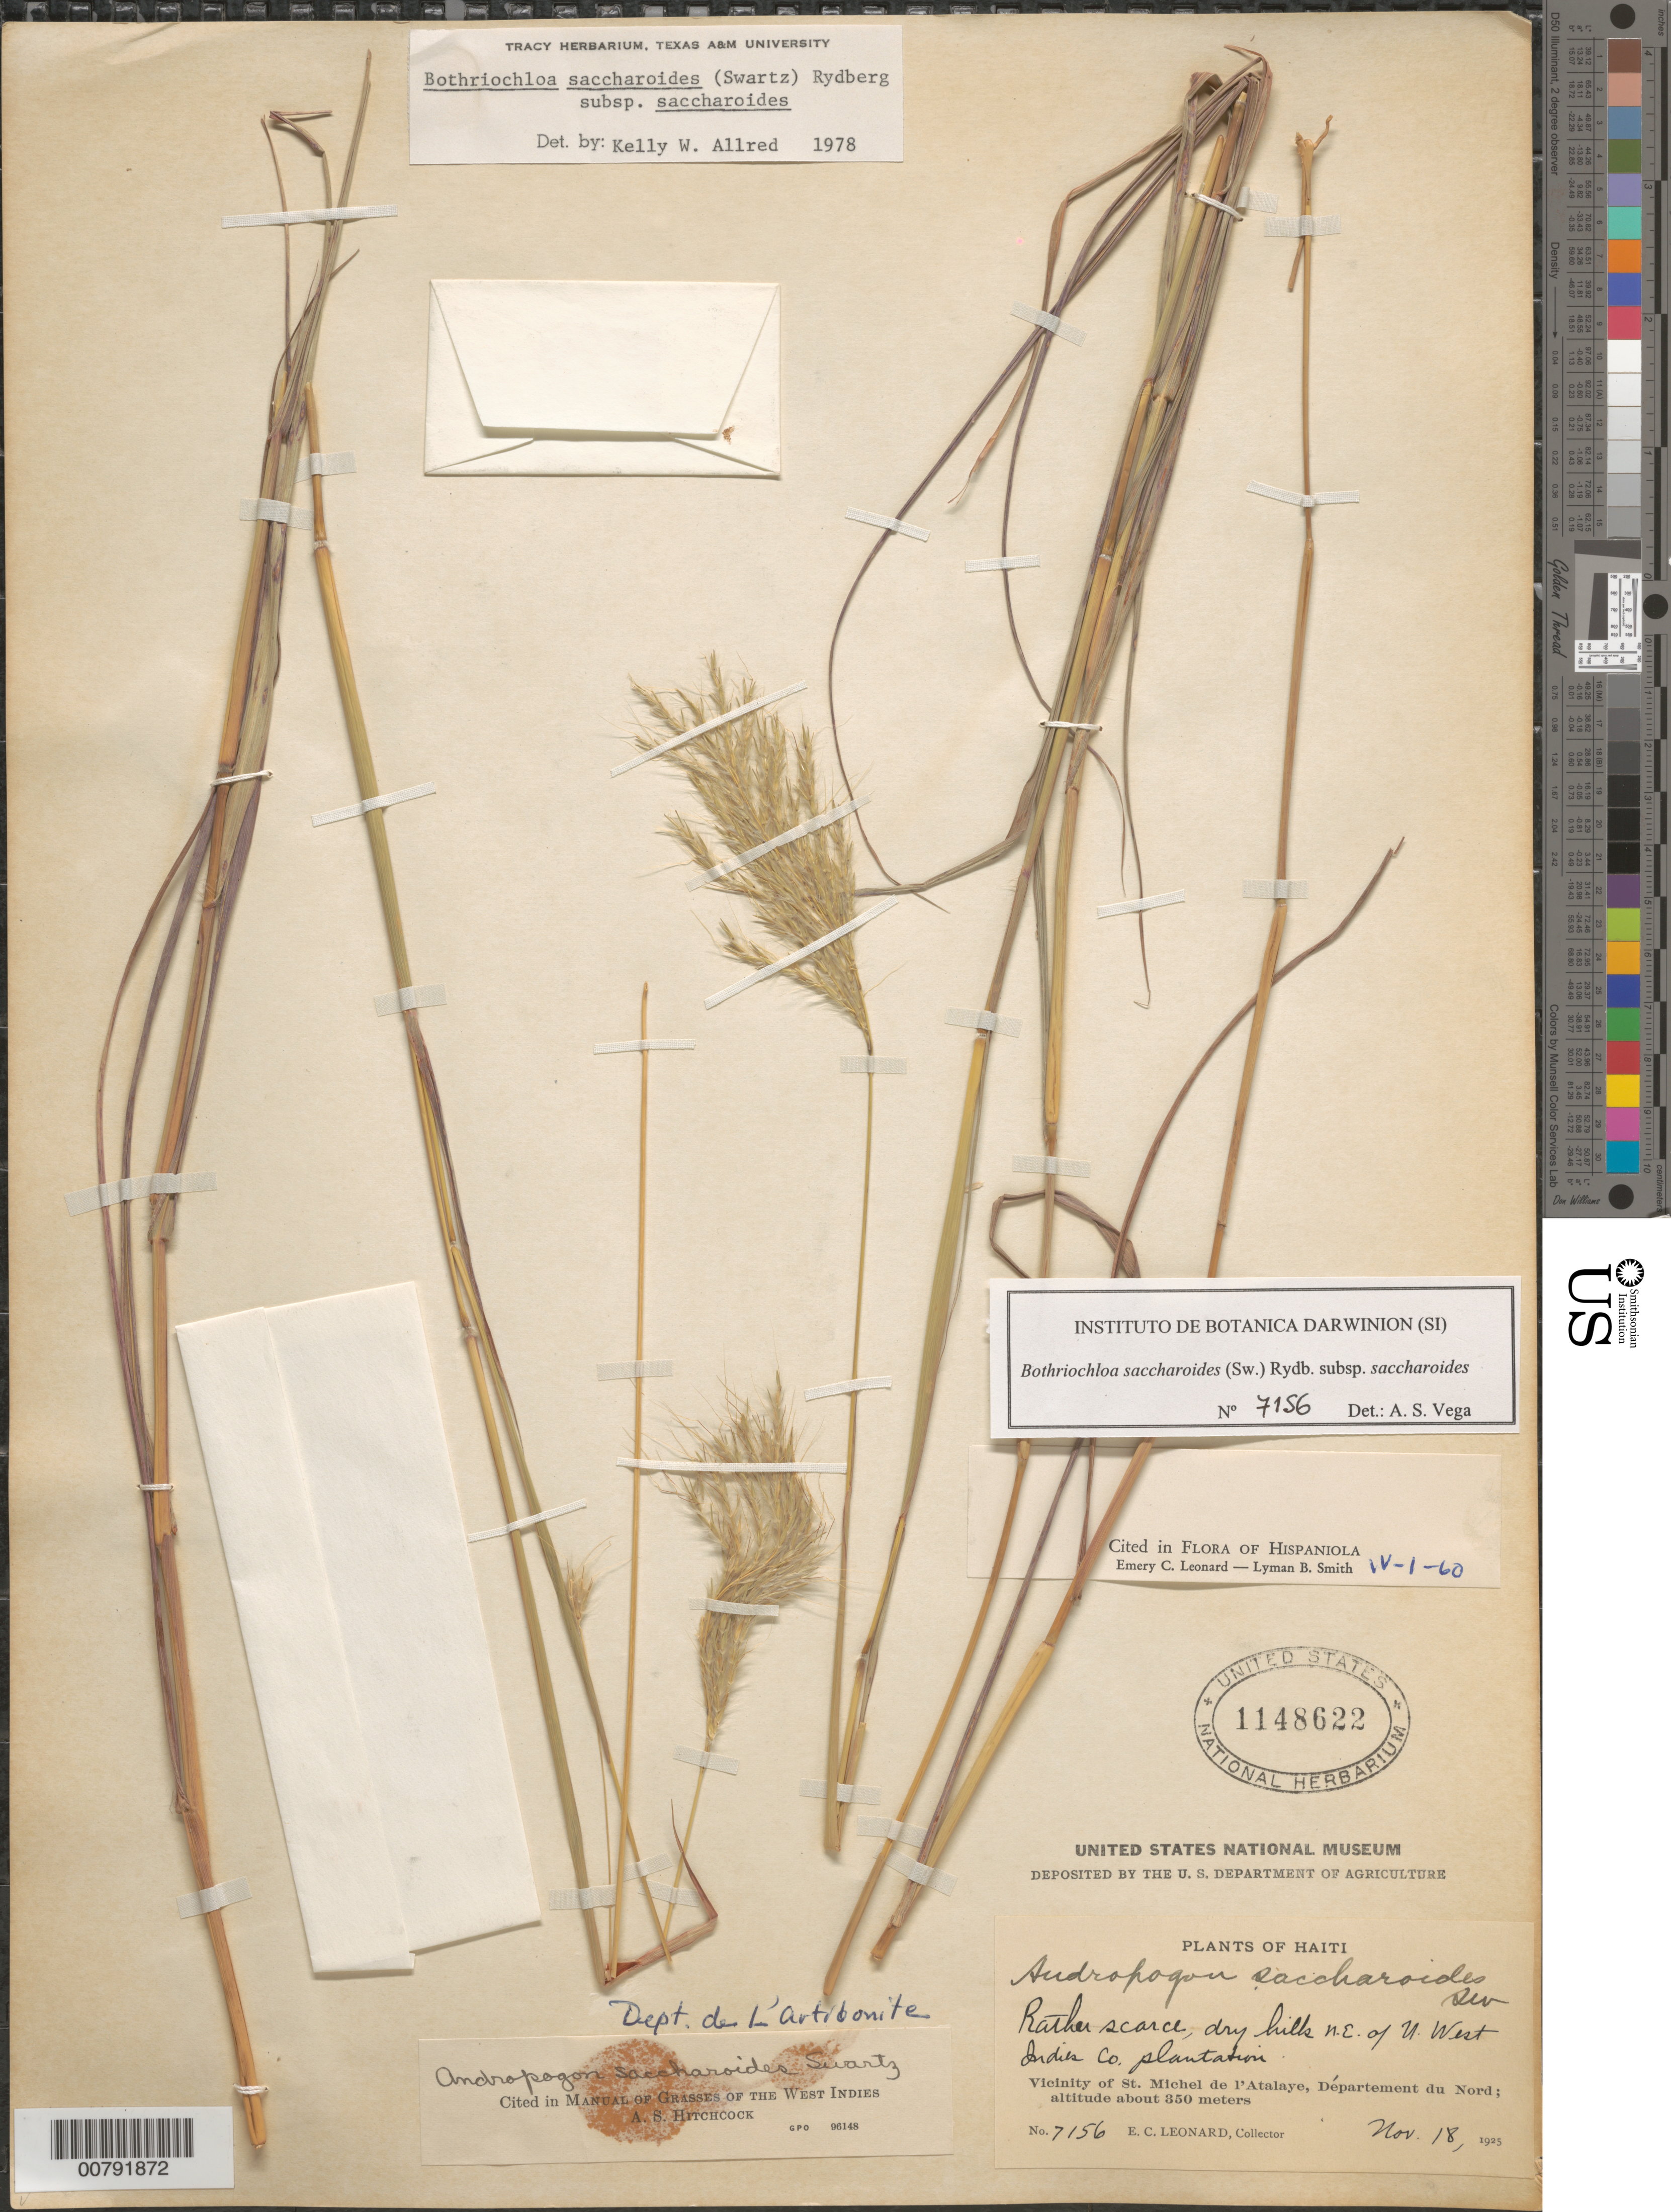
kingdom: Plantae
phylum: Tracheophyta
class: Liliopsida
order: Poales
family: Poaceae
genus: Bothriochloa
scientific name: Bothriochloa saccharoides subsp. saccharoides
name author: (Sw.) Rydb.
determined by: Vega, A. S.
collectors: E. C. Leonard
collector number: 7156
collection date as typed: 18 Nov 1925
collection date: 1925-11-18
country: Haiti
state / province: Nord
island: Hispaniola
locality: St. Michel de l'Atalaye vicinity, NE of W. West Indies Co. plantation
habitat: Dry hills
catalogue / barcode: US 1148622